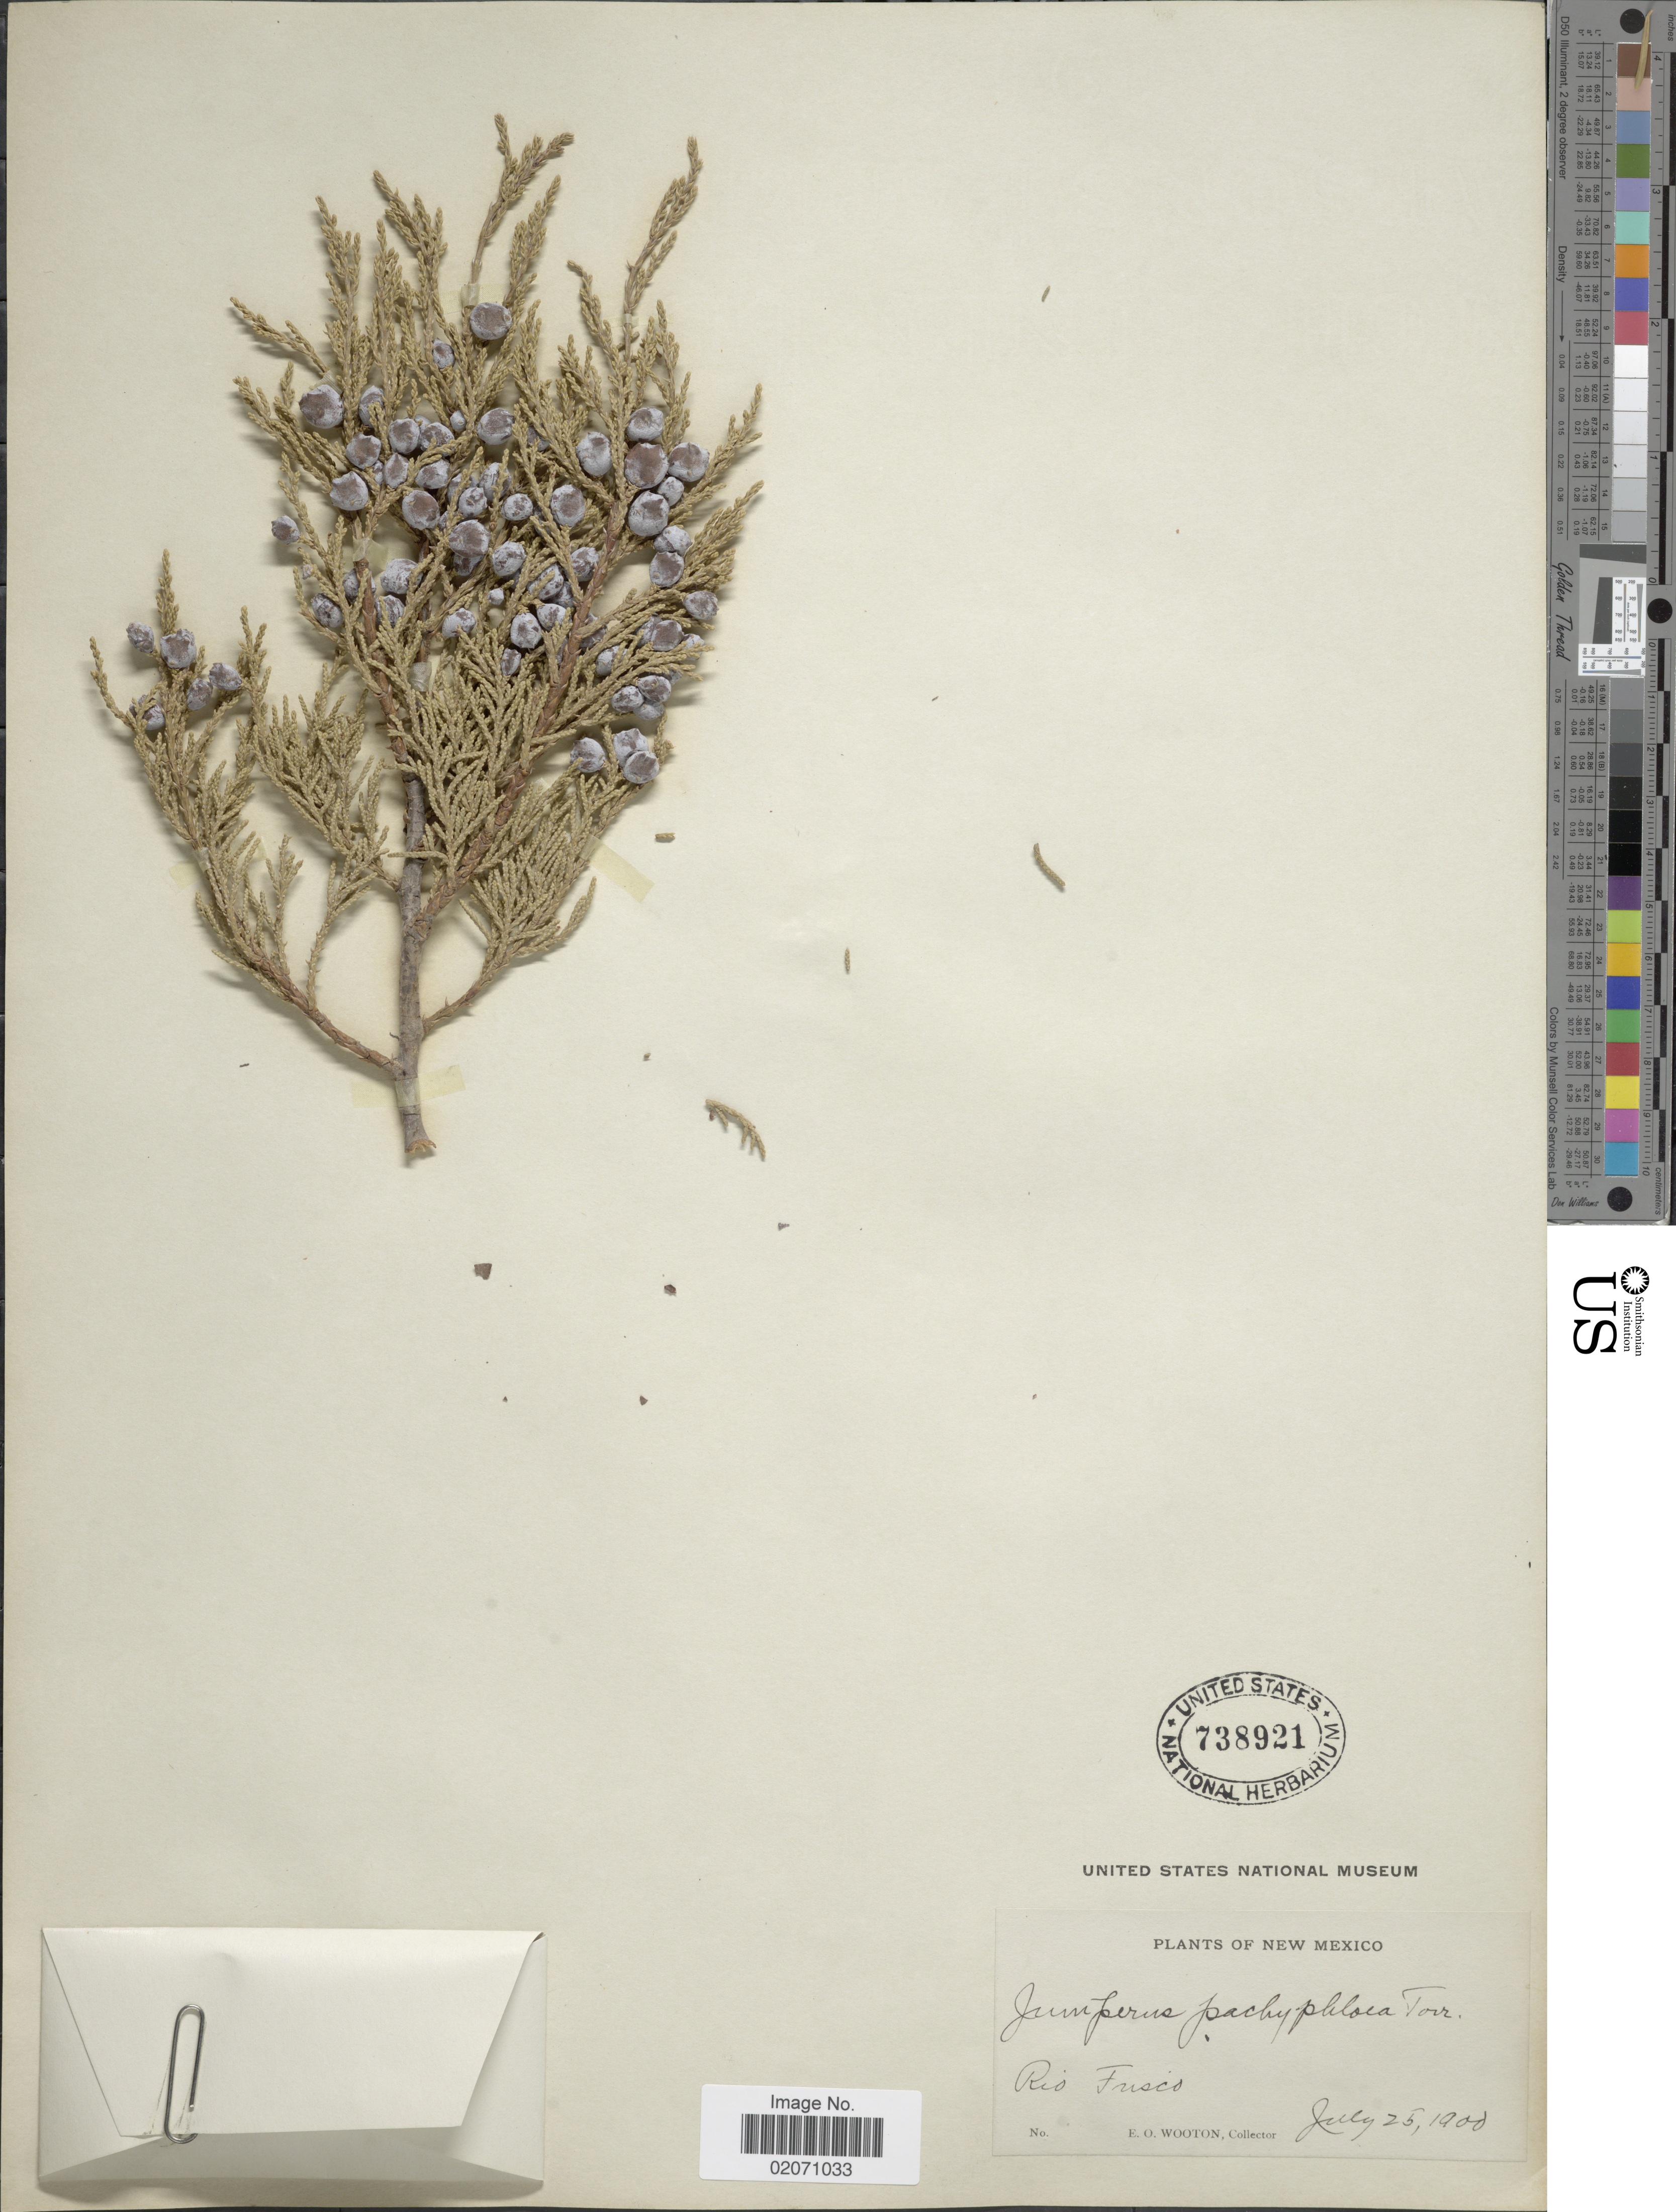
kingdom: Plantae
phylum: Tracheophyta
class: Pinopsida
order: Pinales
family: Cupressaceae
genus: Juniperus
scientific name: Juniperus deppeana var. pachyphlaea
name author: (Torr.) Martínez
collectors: E. O. Wooton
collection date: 1900-07-25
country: United States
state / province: New Mexico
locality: Rio Frisco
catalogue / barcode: US 738921